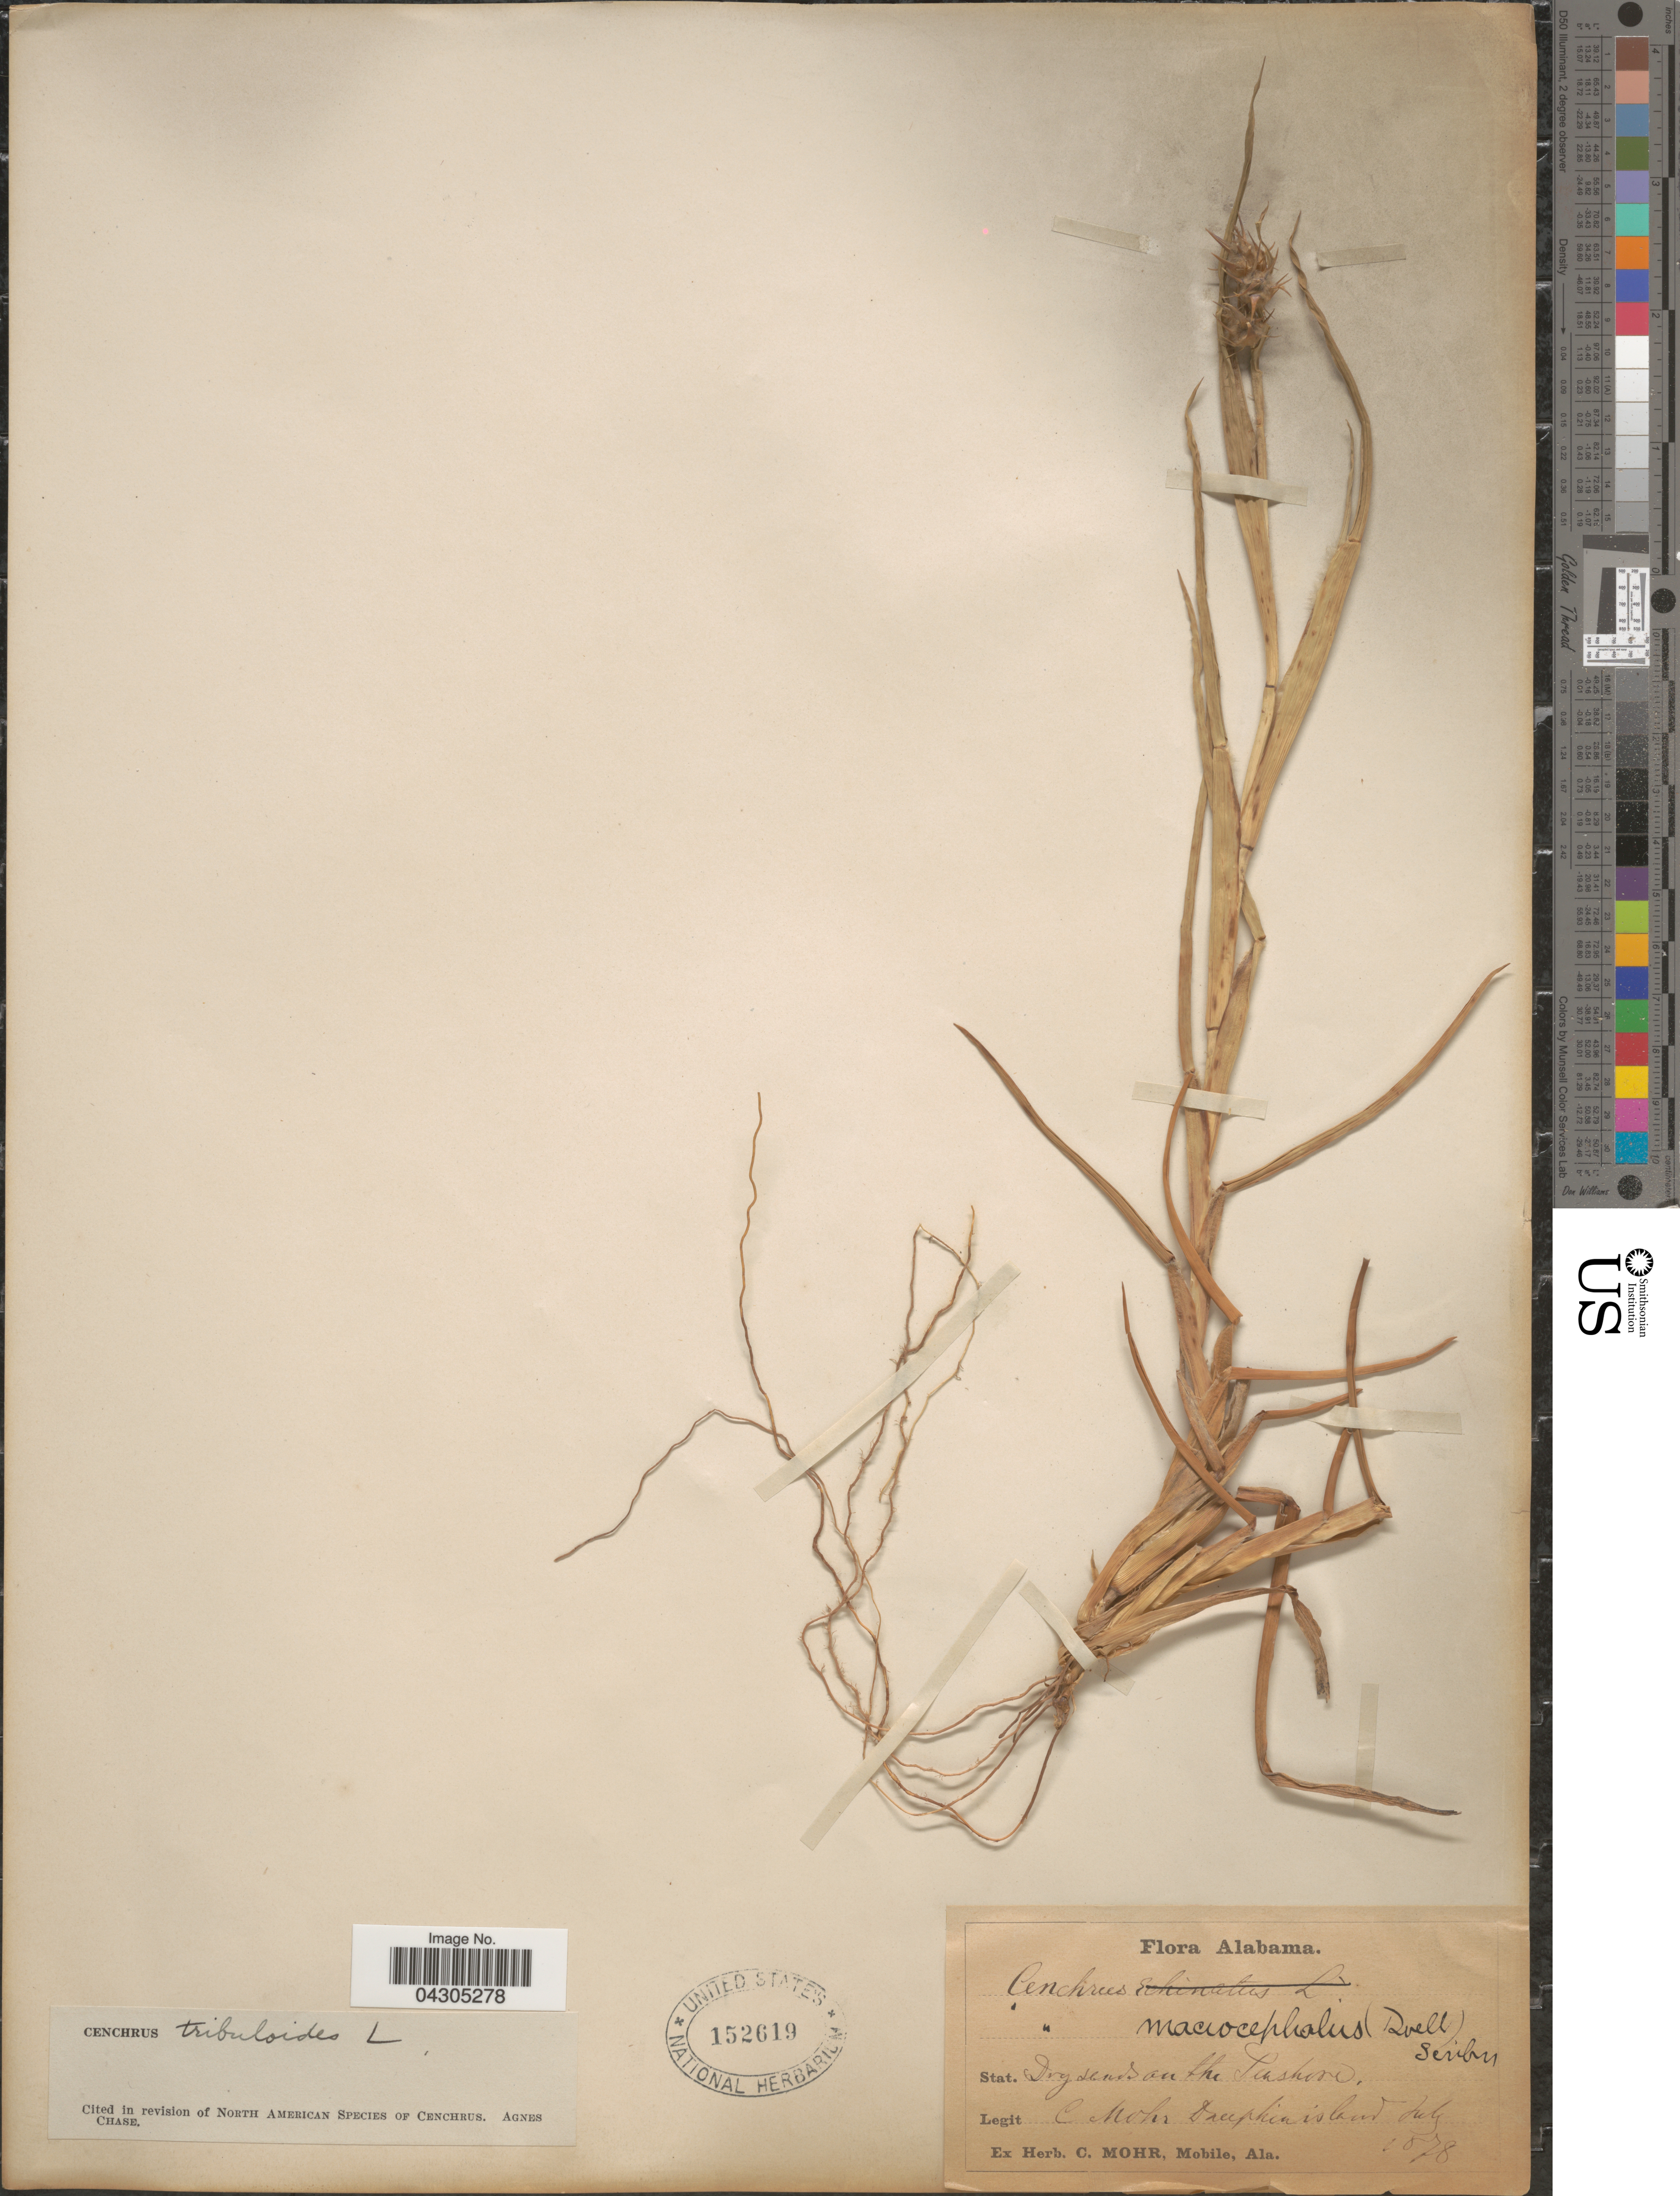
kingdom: Plantae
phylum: Tracheophyta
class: Liliopsida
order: Poales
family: Poaceae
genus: Cenchrus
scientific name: Cenchrus tribuloides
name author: L.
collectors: C. T. Mohr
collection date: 1878-07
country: United States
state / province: Alabama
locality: Stat. Dry sands on the seashore. Dauphin island.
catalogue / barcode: US 152619